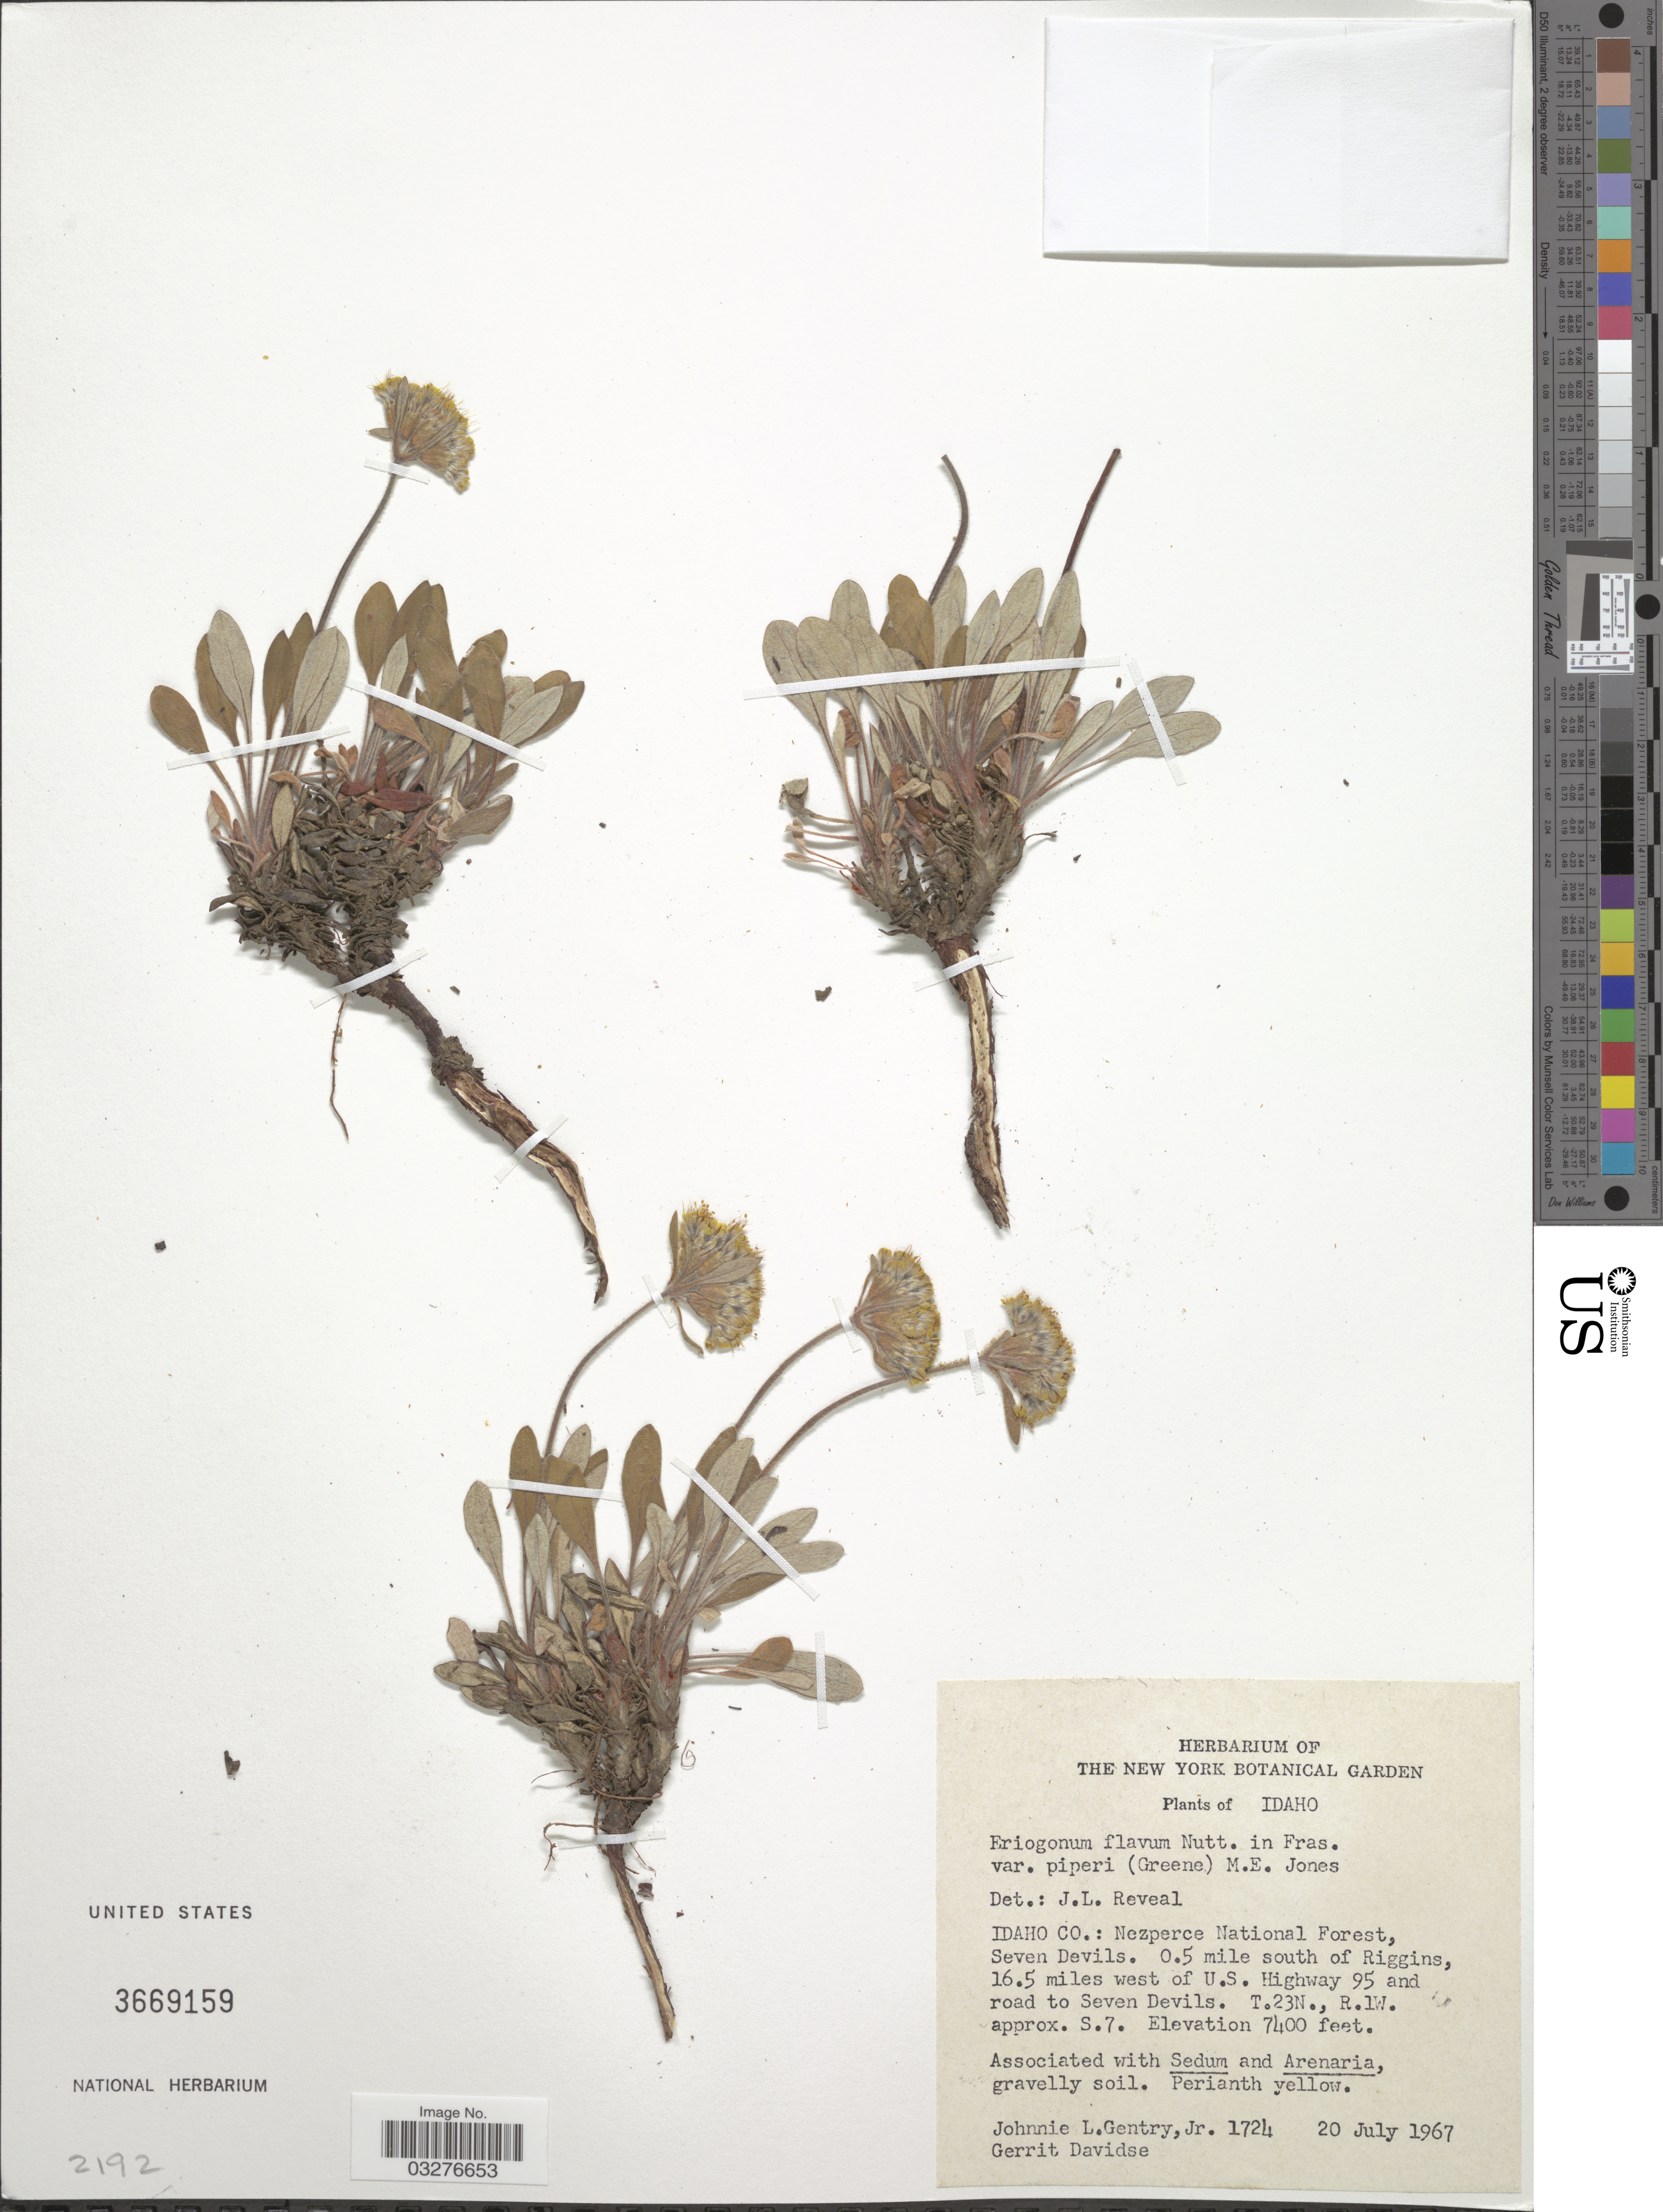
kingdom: Plantae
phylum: Tracheophyta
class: Magnoliopsida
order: Caryophyllales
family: Polygonaceae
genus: Eriogonum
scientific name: Eriogonum flavum var. piperi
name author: M.E. Jones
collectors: J. L. Gentry & G. Davidse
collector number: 1724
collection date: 1967-07-20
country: United States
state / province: Idaho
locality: Idaho Co.: Nezperce National Forest, Seven Devils. 0.5 mile south of Riggins, 16.5 miles west of U.S. Highway 95 and road to Seven Devils. T23N, R1W, approx. S7.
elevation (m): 2256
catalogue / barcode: US 3669159